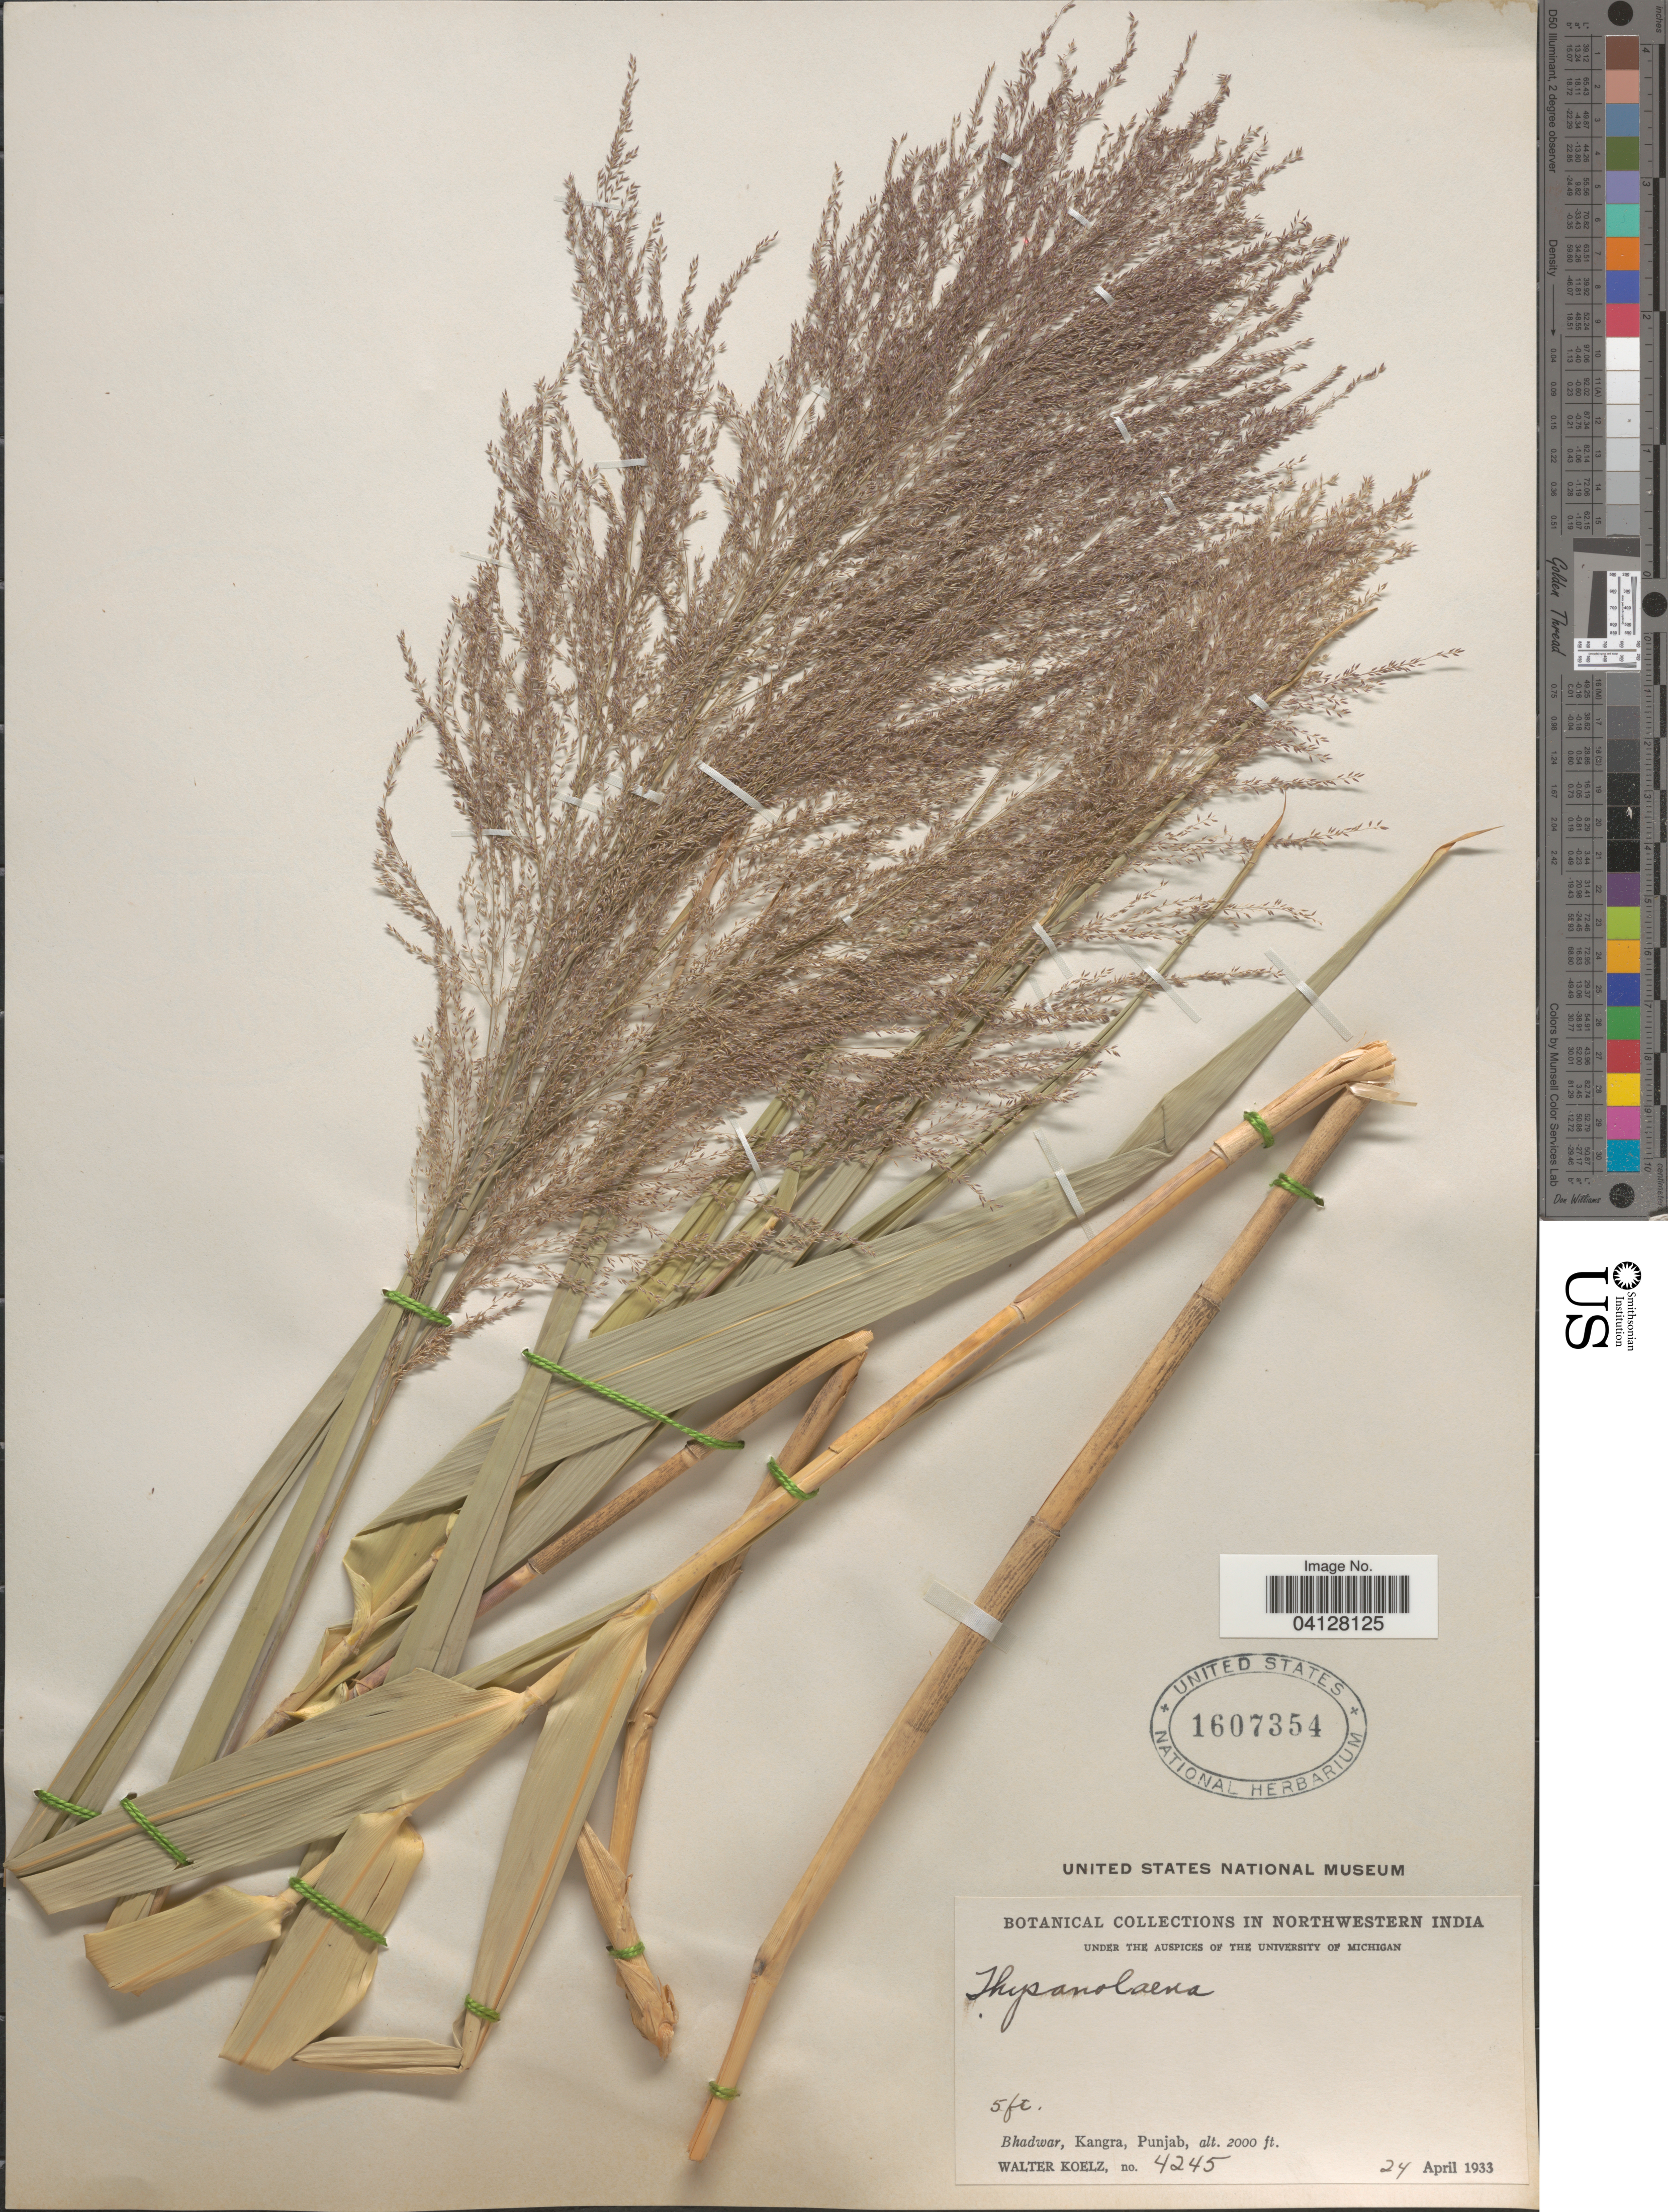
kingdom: Plantae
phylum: Tracheophyta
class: Liliopsida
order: Poales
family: Poaceae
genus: Thysanolaena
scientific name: Thysanolaena sp.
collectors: W. N. Koelz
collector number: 4245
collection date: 1933-04-24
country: India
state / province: Punjab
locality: Northwestern India. Bhadwar, Kangra.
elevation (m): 610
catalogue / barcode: US 1607354